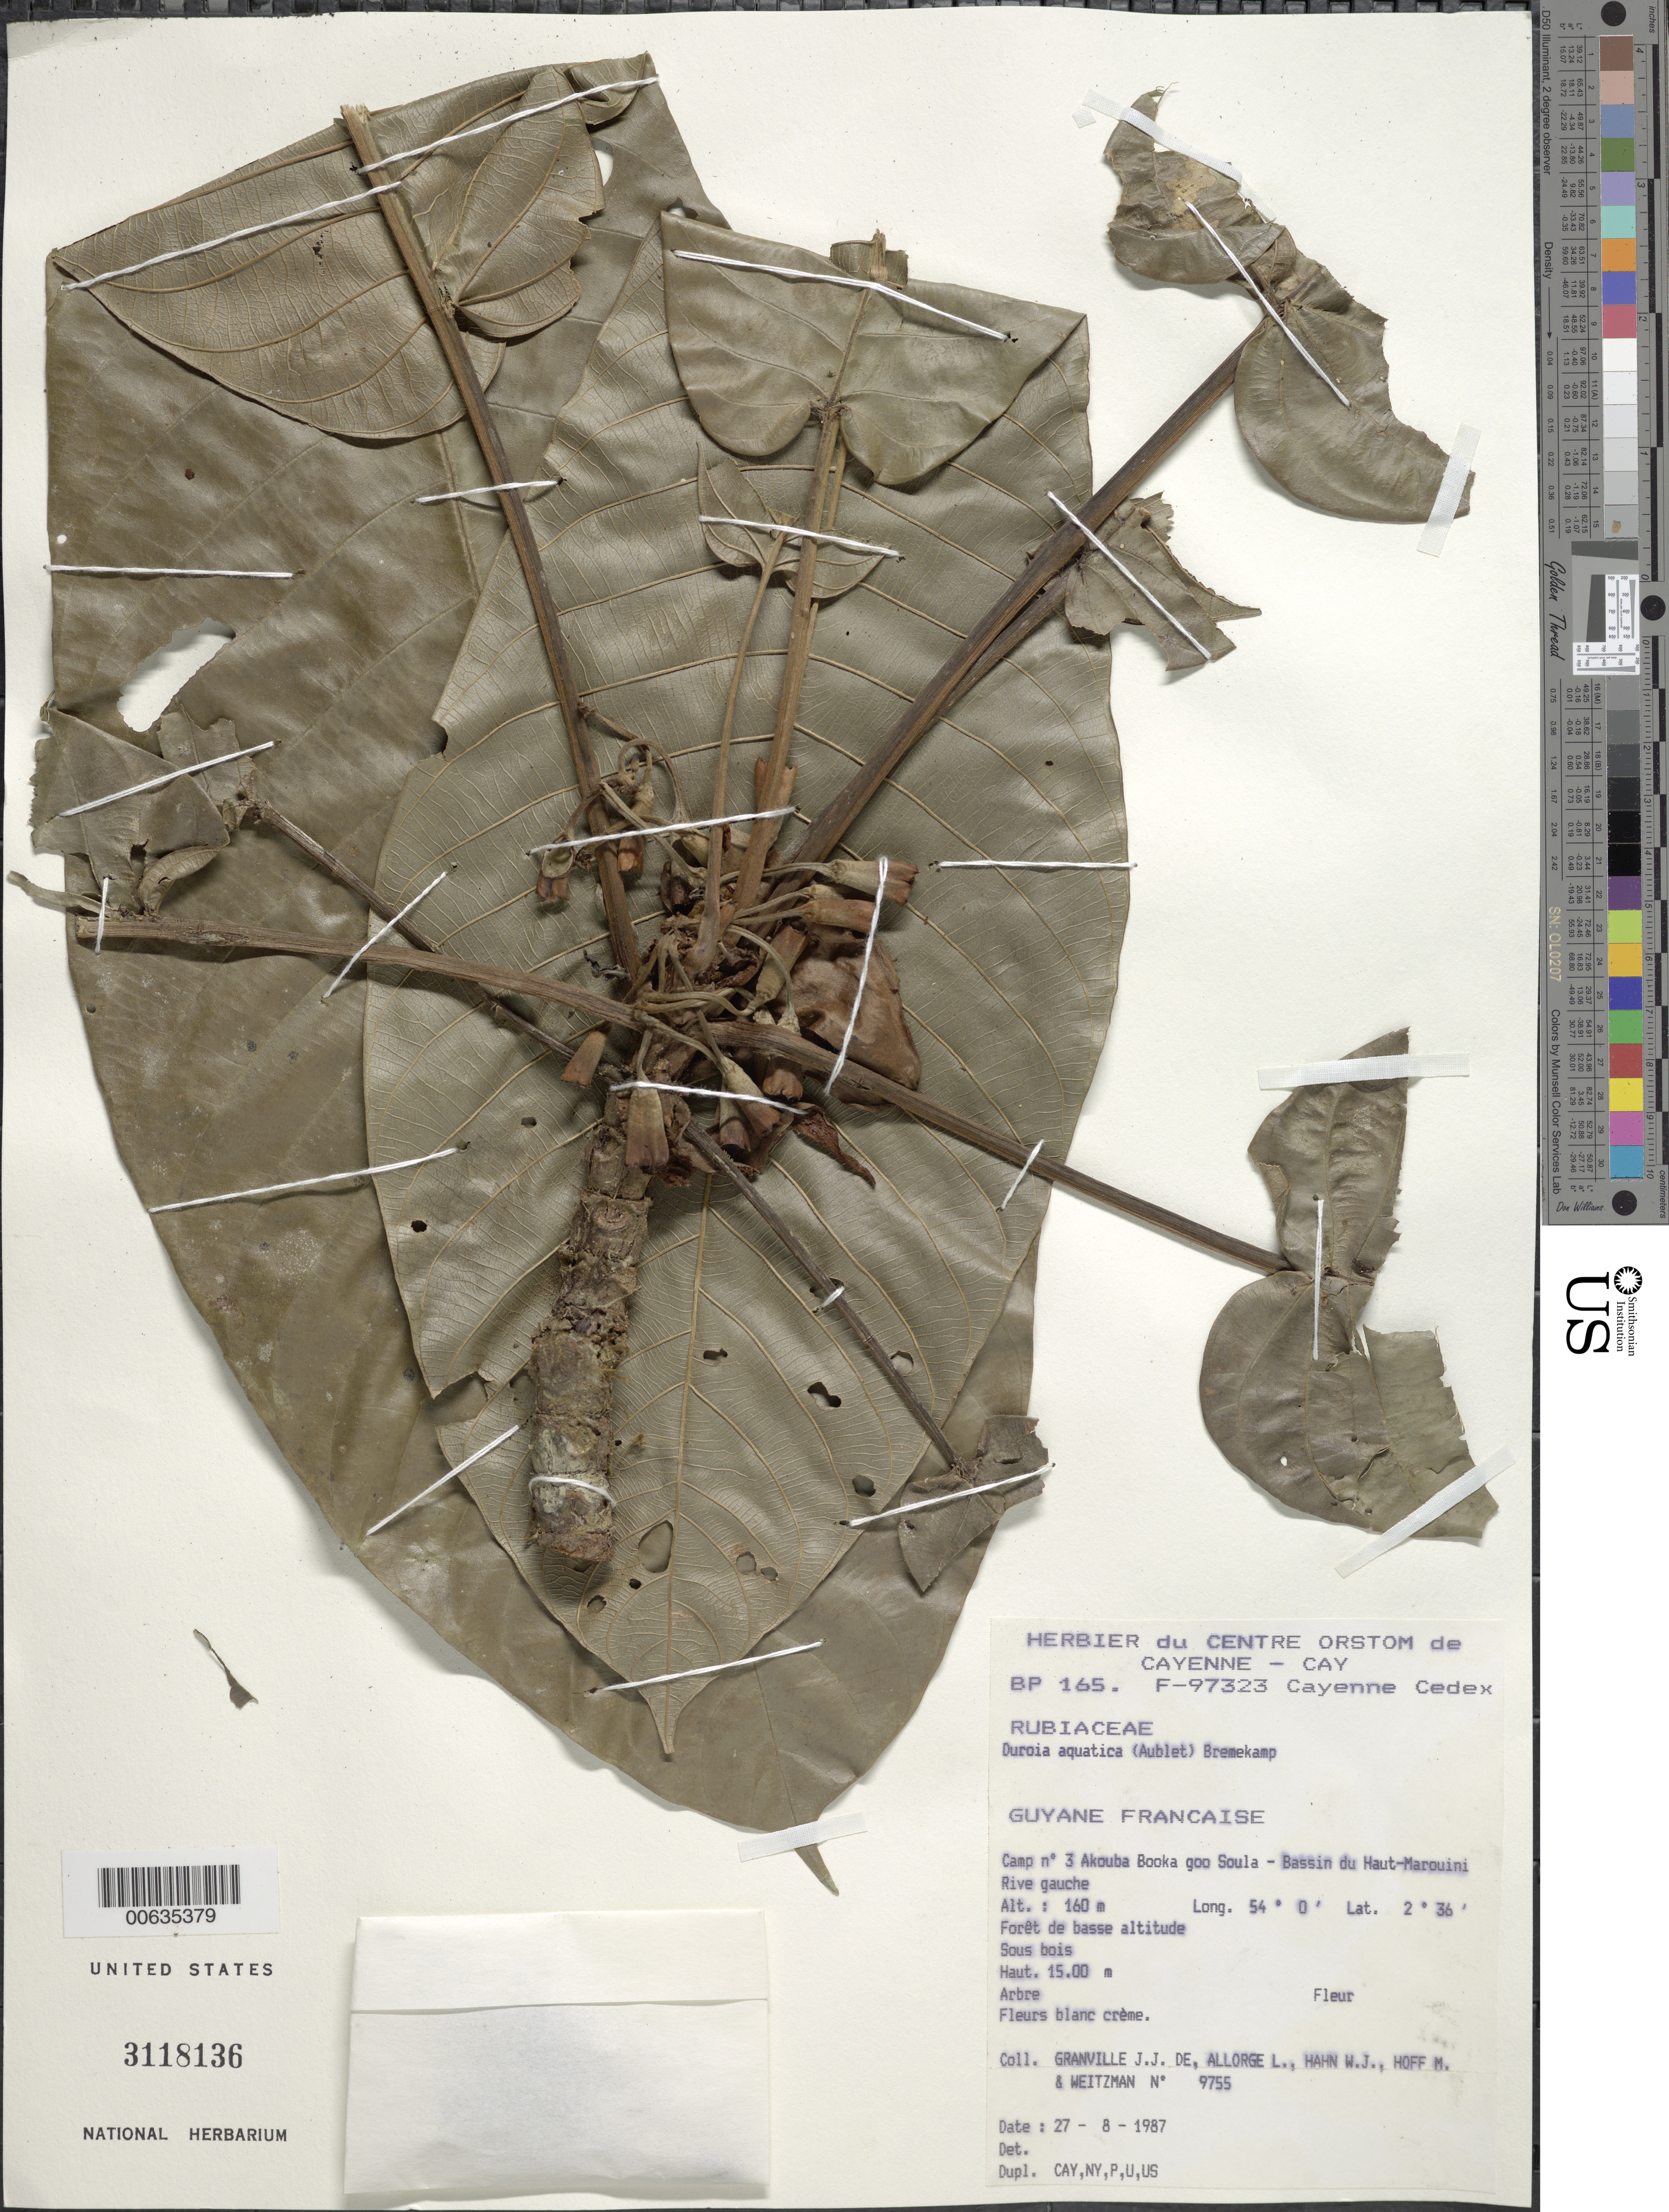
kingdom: Plantae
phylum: Tracheophyta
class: Magnoliopsida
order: Gentianales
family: Rubiaceae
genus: Duroia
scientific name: Duroia aquatica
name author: (Aubl.) Bremek.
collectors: J.-J. de Granville, L. Allorge, W. J. Hahn, M. Hoff & A. L. Weitzman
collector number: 9755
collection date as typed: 27-Aug-87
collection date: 1987-08-27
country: French Guiana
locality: Akouba Booka goo Soula, Camp #3, Roche no. 1, Bassin du Haut-Marouini, 500 m au Sud-Ouest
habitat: Forest of low altitude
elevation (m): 160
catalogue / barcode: US 3118136